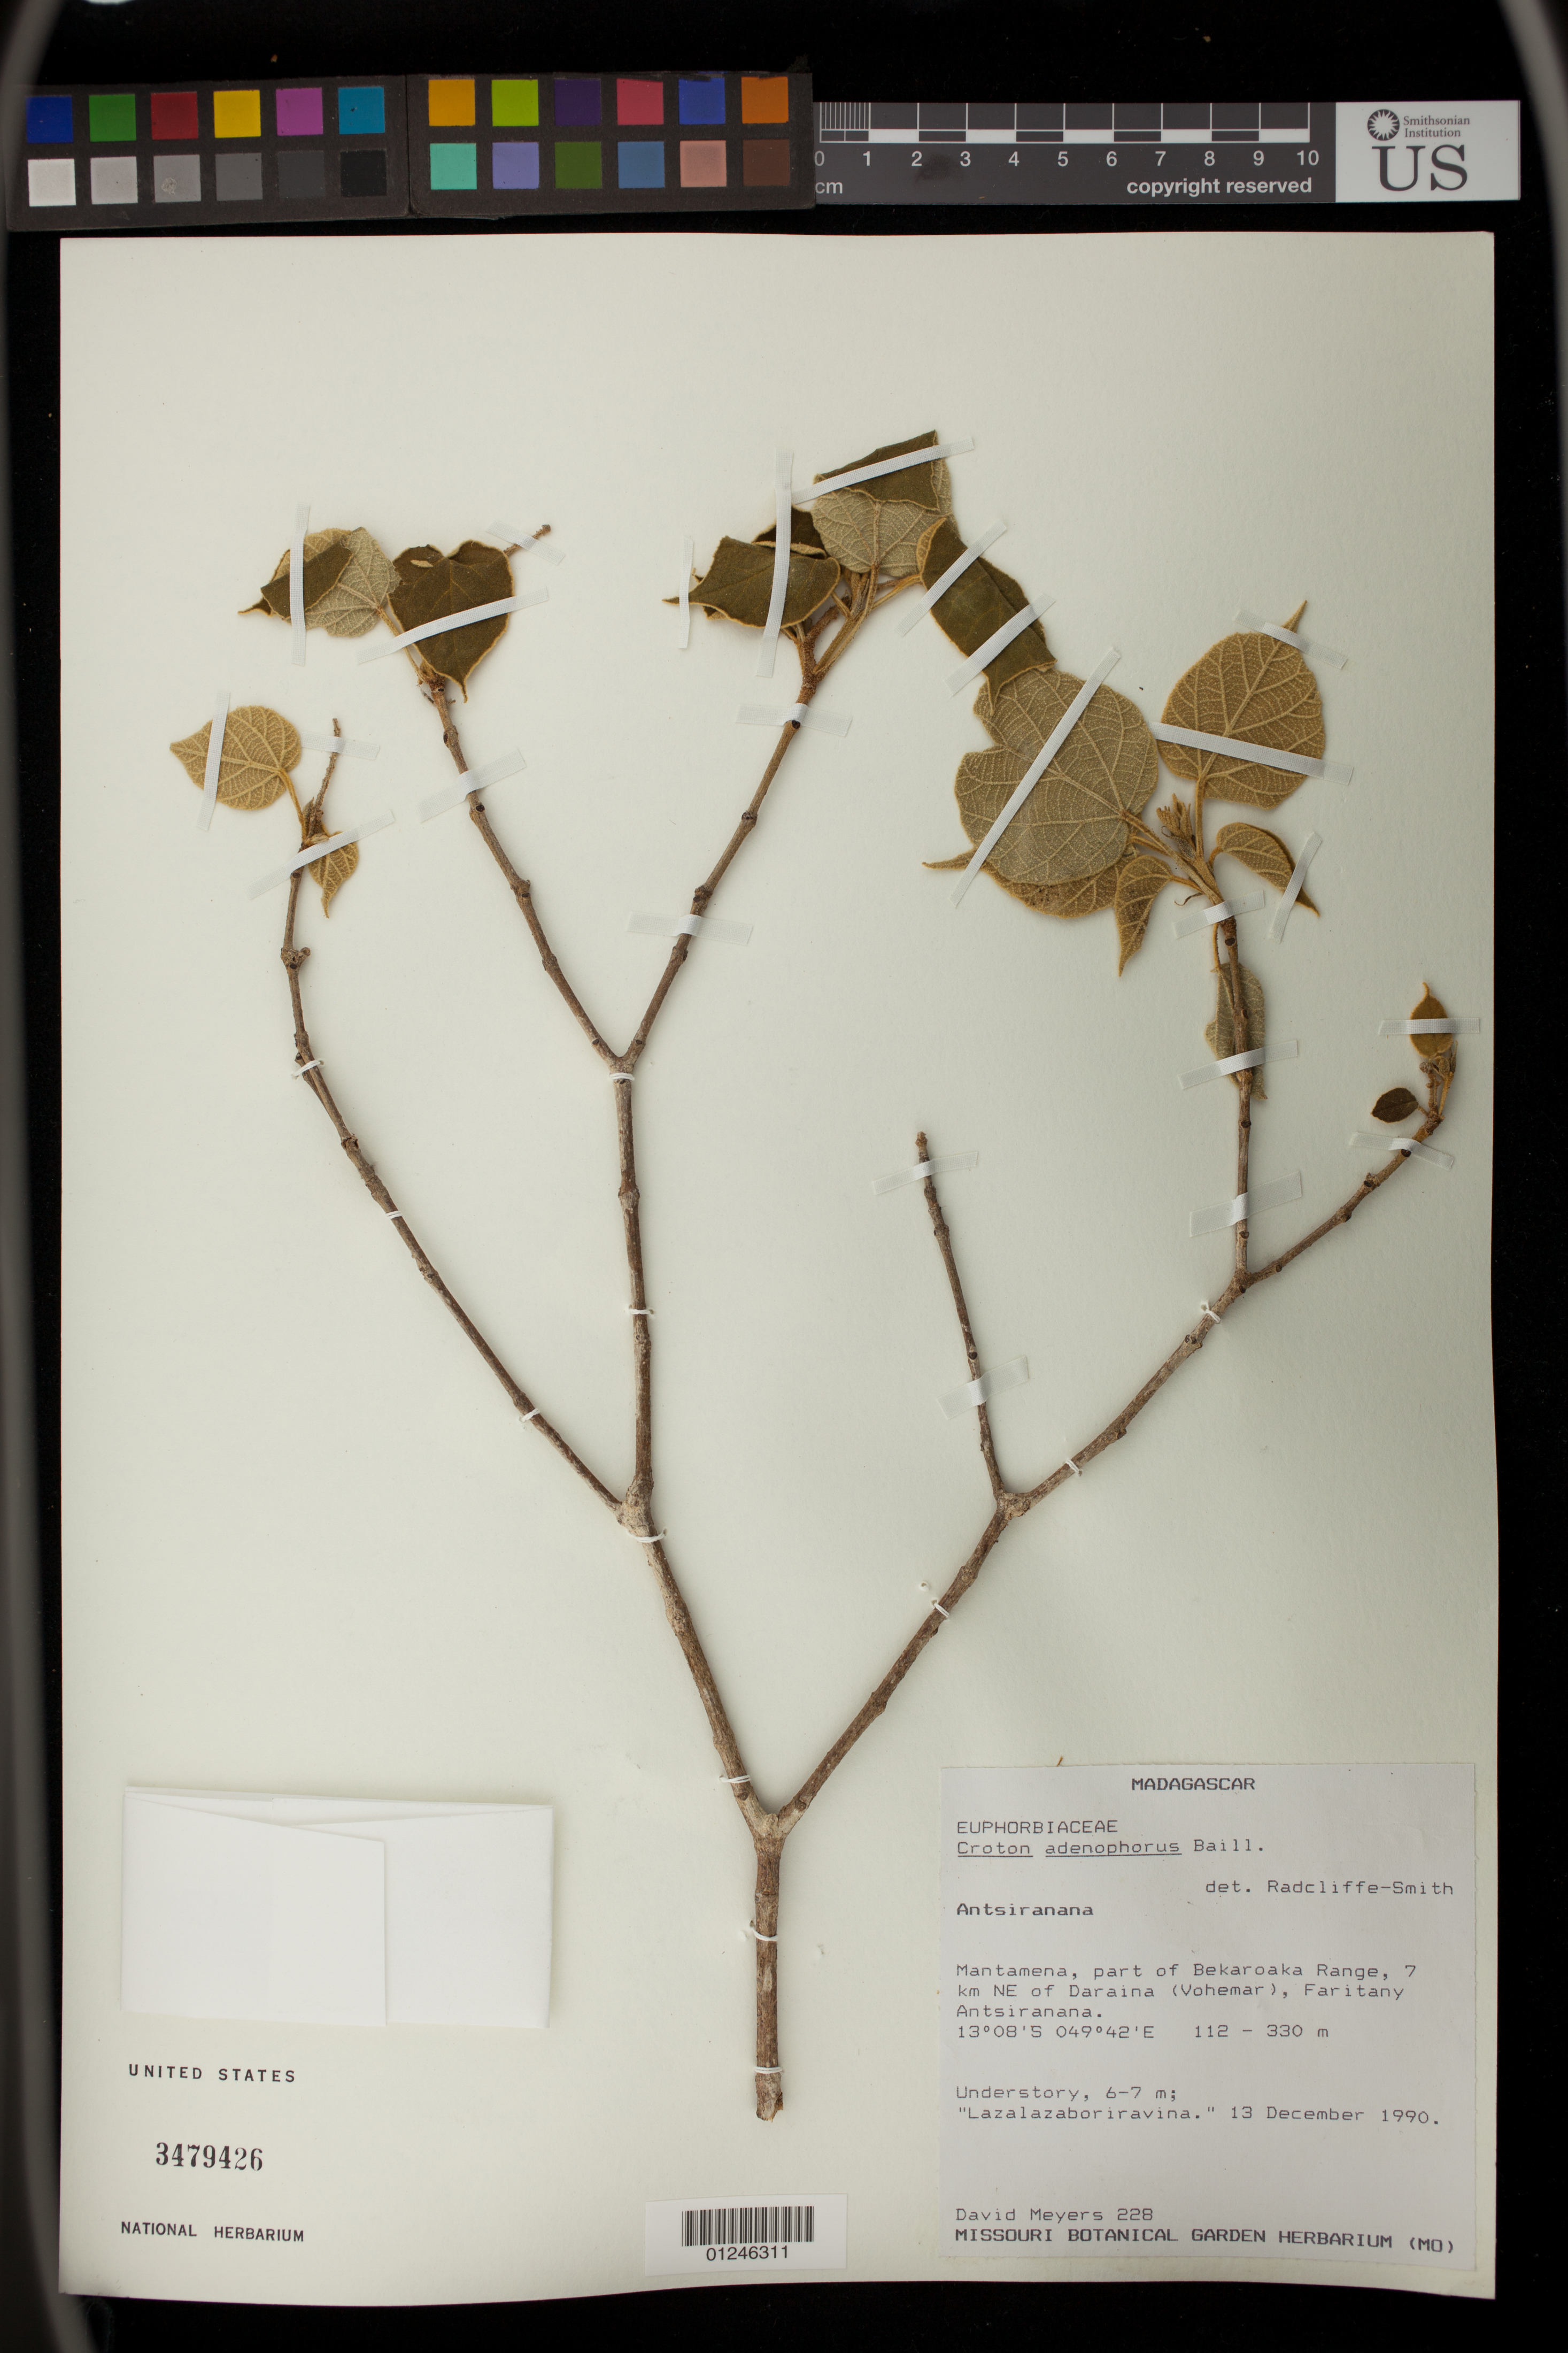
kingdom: Plantae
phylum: Tracheophyta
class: Magnoliopsida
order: Malpighiales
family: Euphorbiaceae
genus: Croton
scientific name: Croton adenophorus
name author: Baill.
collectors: D. M. Meyers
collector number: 228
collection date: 1990-12-13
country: Madagascar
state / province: Diana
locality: Antsiranana, Mantamena, part of Bekaroaka Range, 7 km NE of Daraina (Vohemar), Faritany Antsiranana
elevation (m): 112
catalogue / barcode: US 3479426